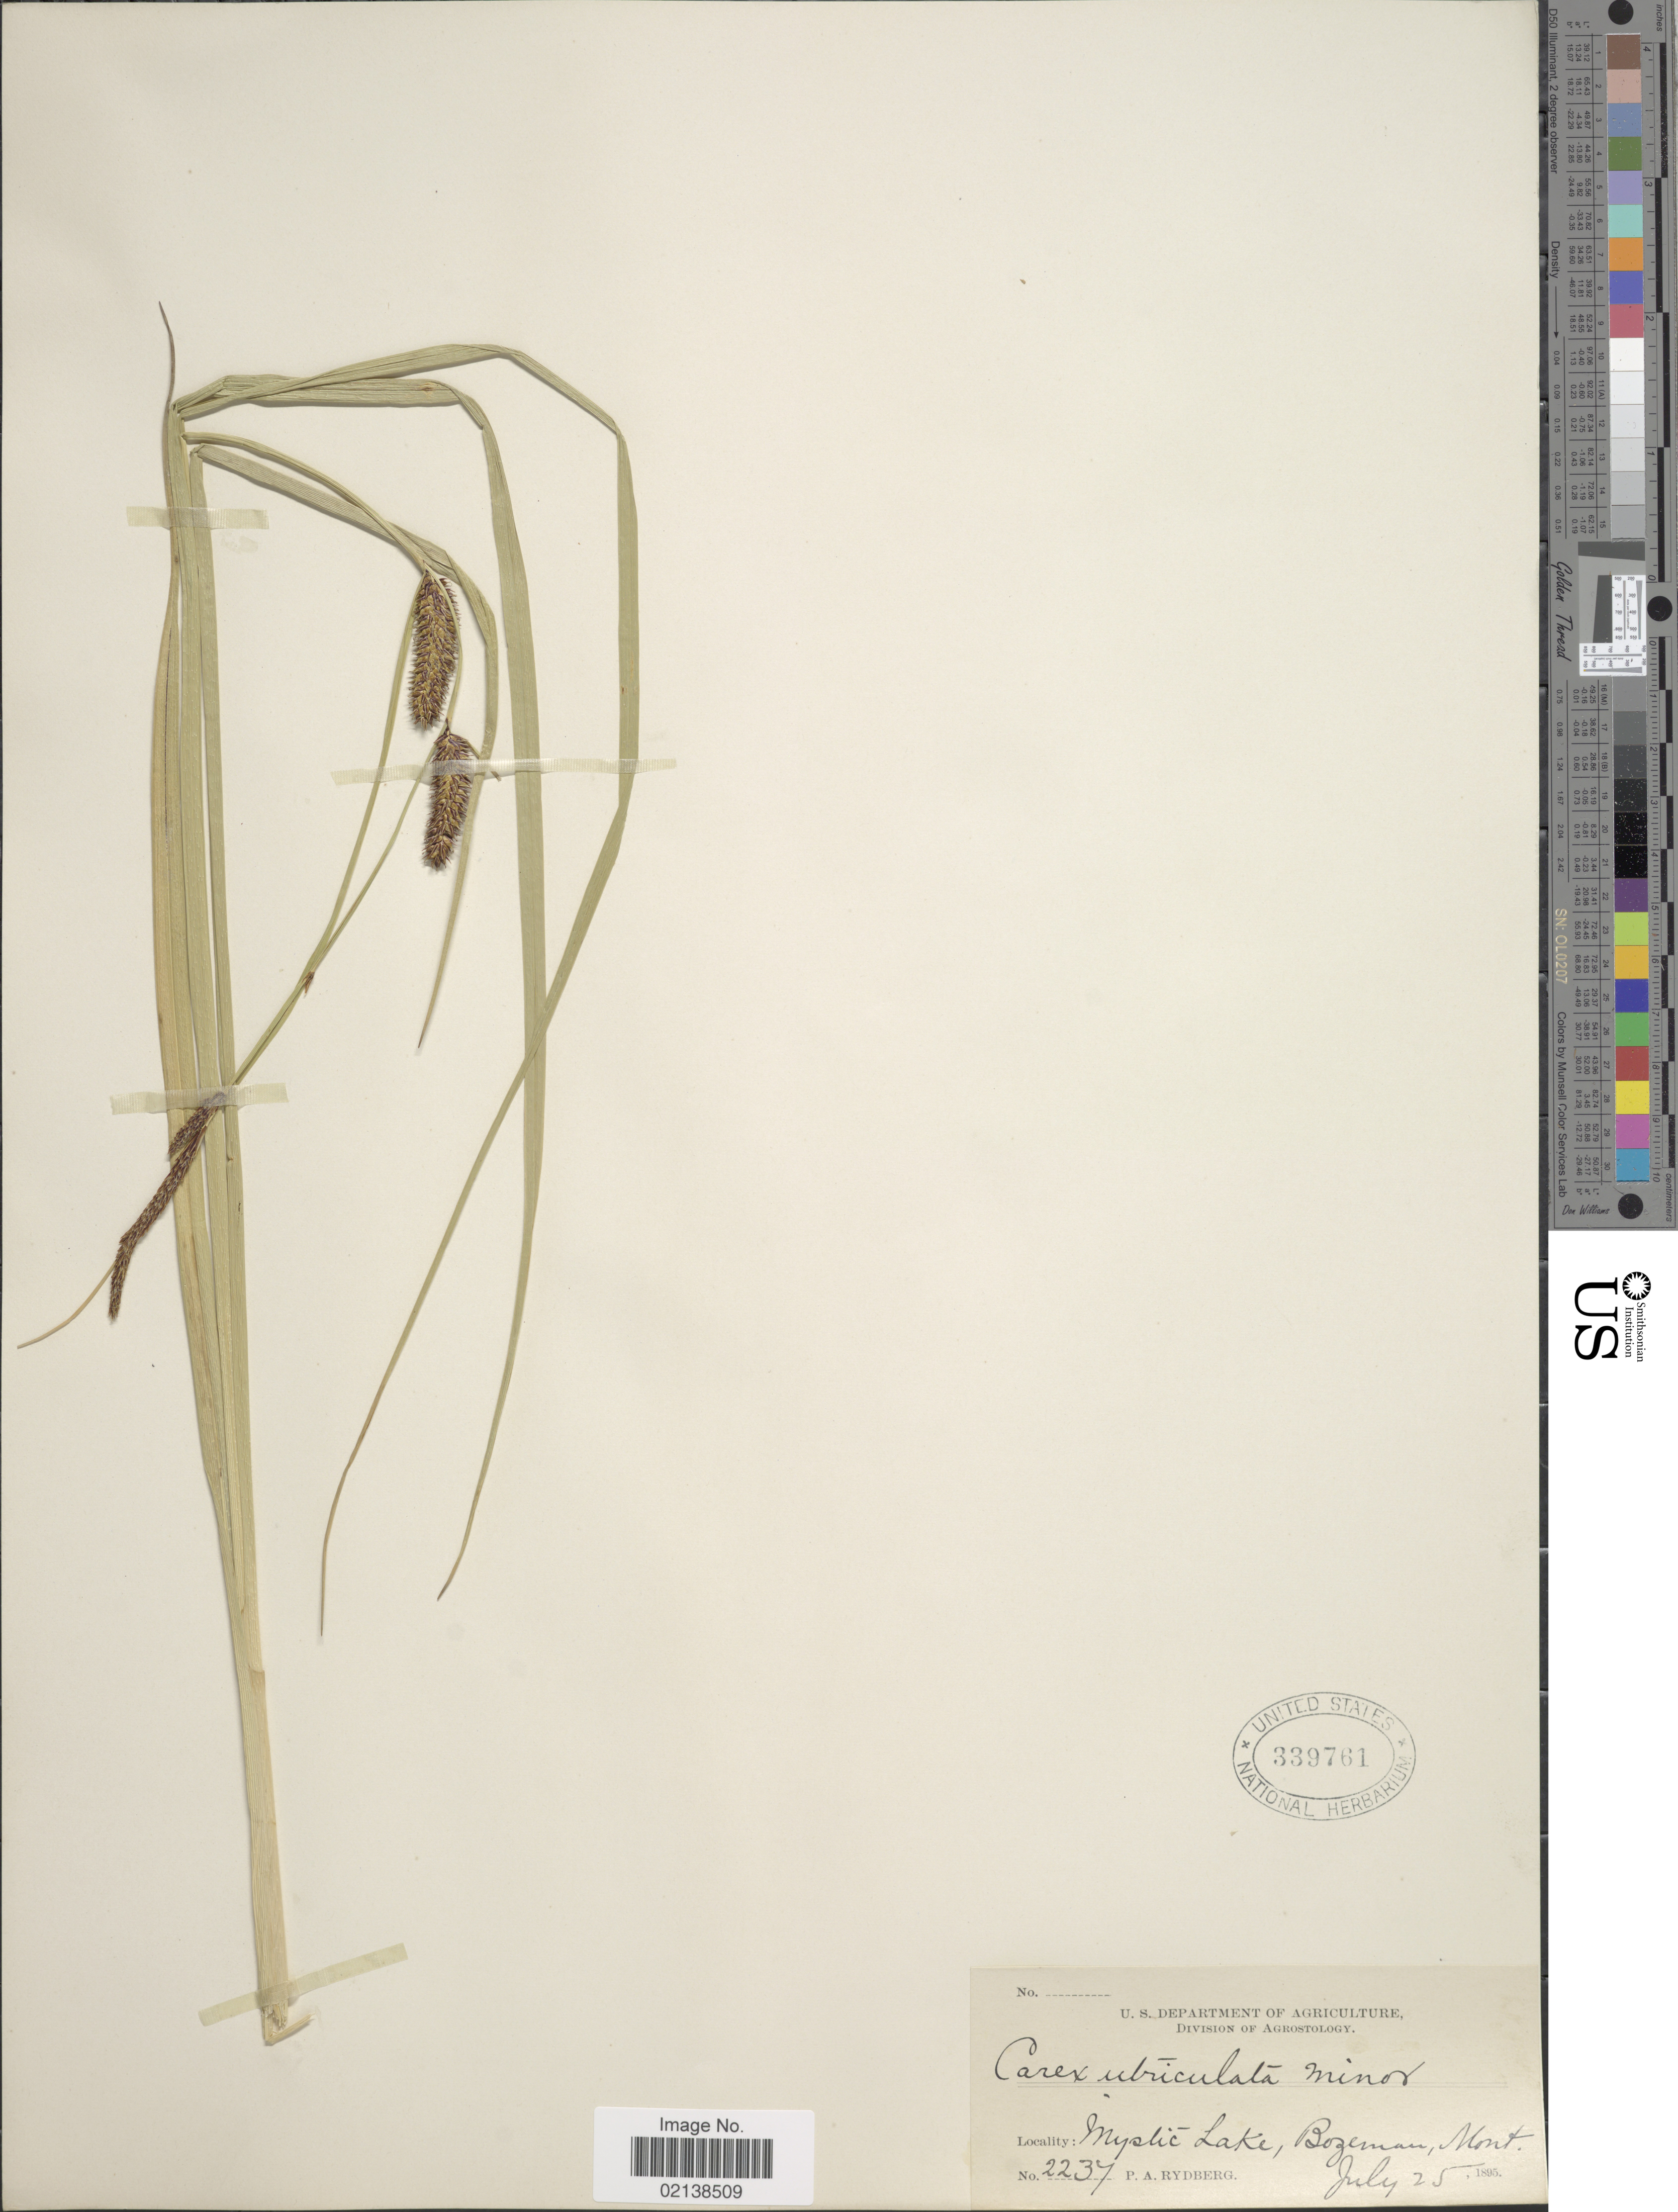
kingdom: Plantae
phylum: Tracheophyta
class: Liliopsida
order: Poales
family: Cyperaceae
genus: Carex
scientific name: Carex utriculata var. minor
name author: Boott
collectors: P. A. Rydberg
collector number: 2237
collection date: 1895-07-25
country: United States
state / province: Montana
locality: Mystic Lake, Bozeman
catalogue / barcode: US 339761